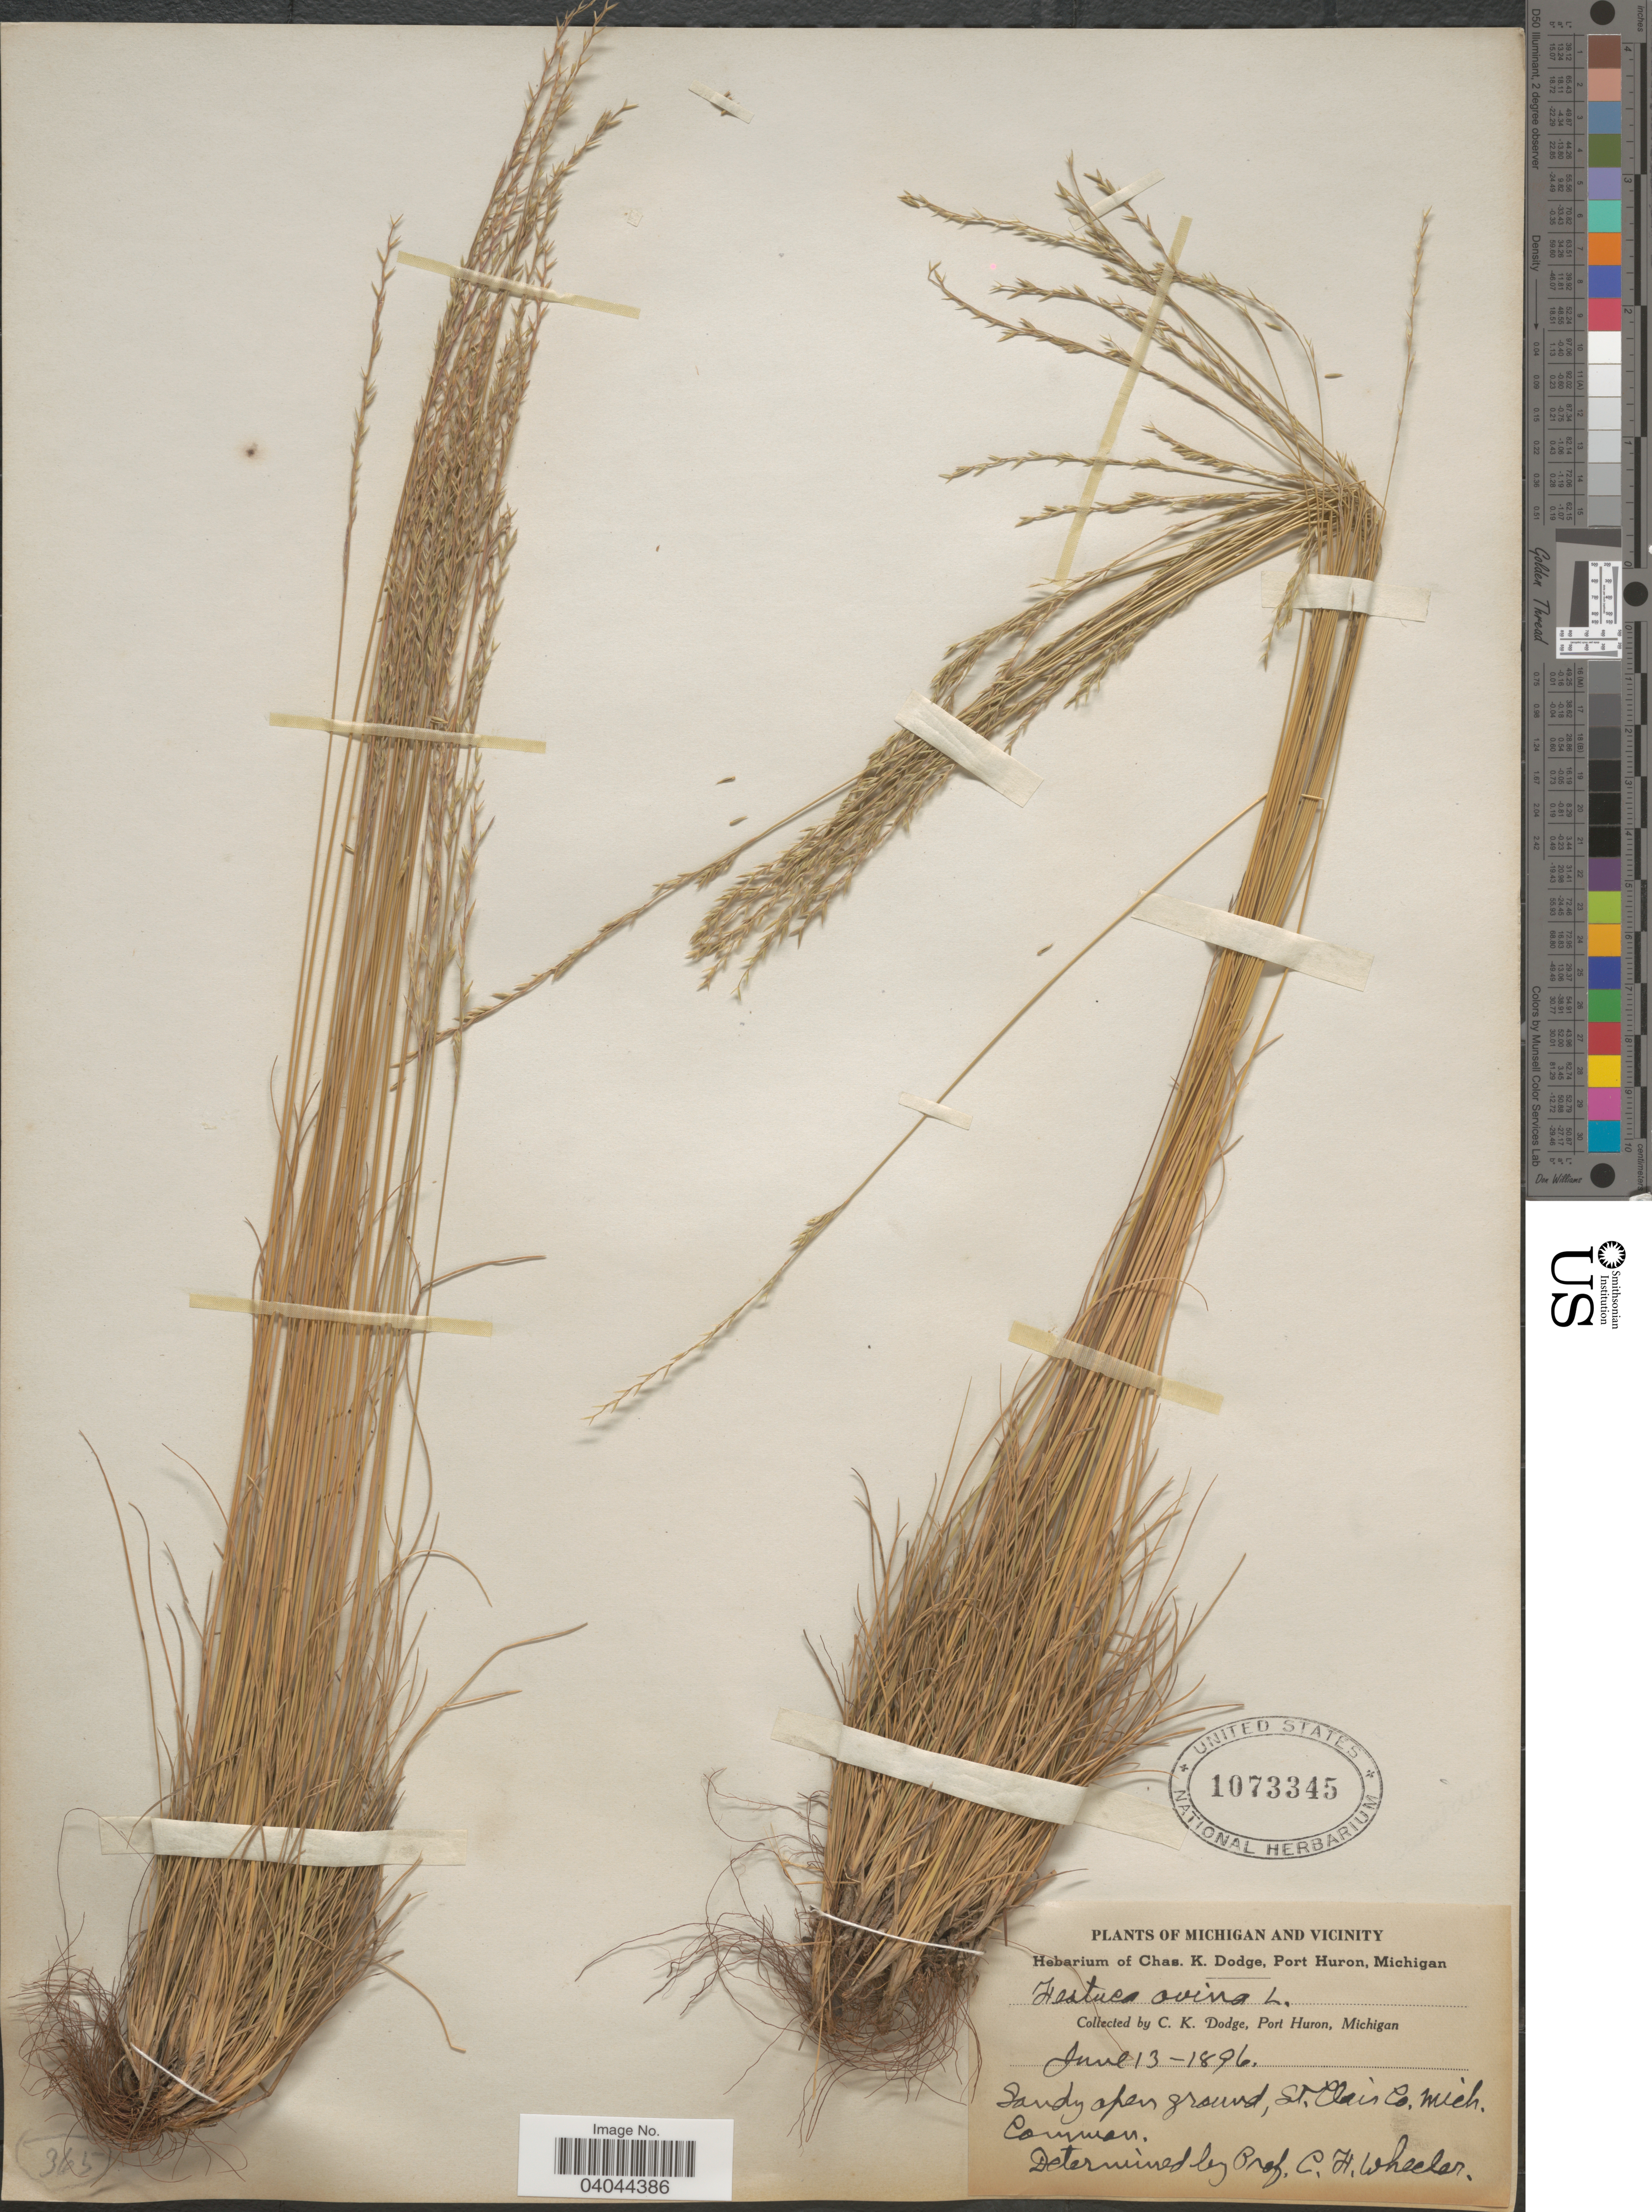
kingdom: Plantae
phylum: Tracheophyta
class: Liliopsida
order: Poales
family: Poaceae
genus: Festuca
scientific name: Festuca ovina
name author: L.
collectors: C. Dodge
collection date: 1896-06-13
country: United States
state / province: Michigan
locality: Michigan and Vicinity. Port Huron. Sandy open ground, St. Clair Co.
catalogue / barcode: US 1073345